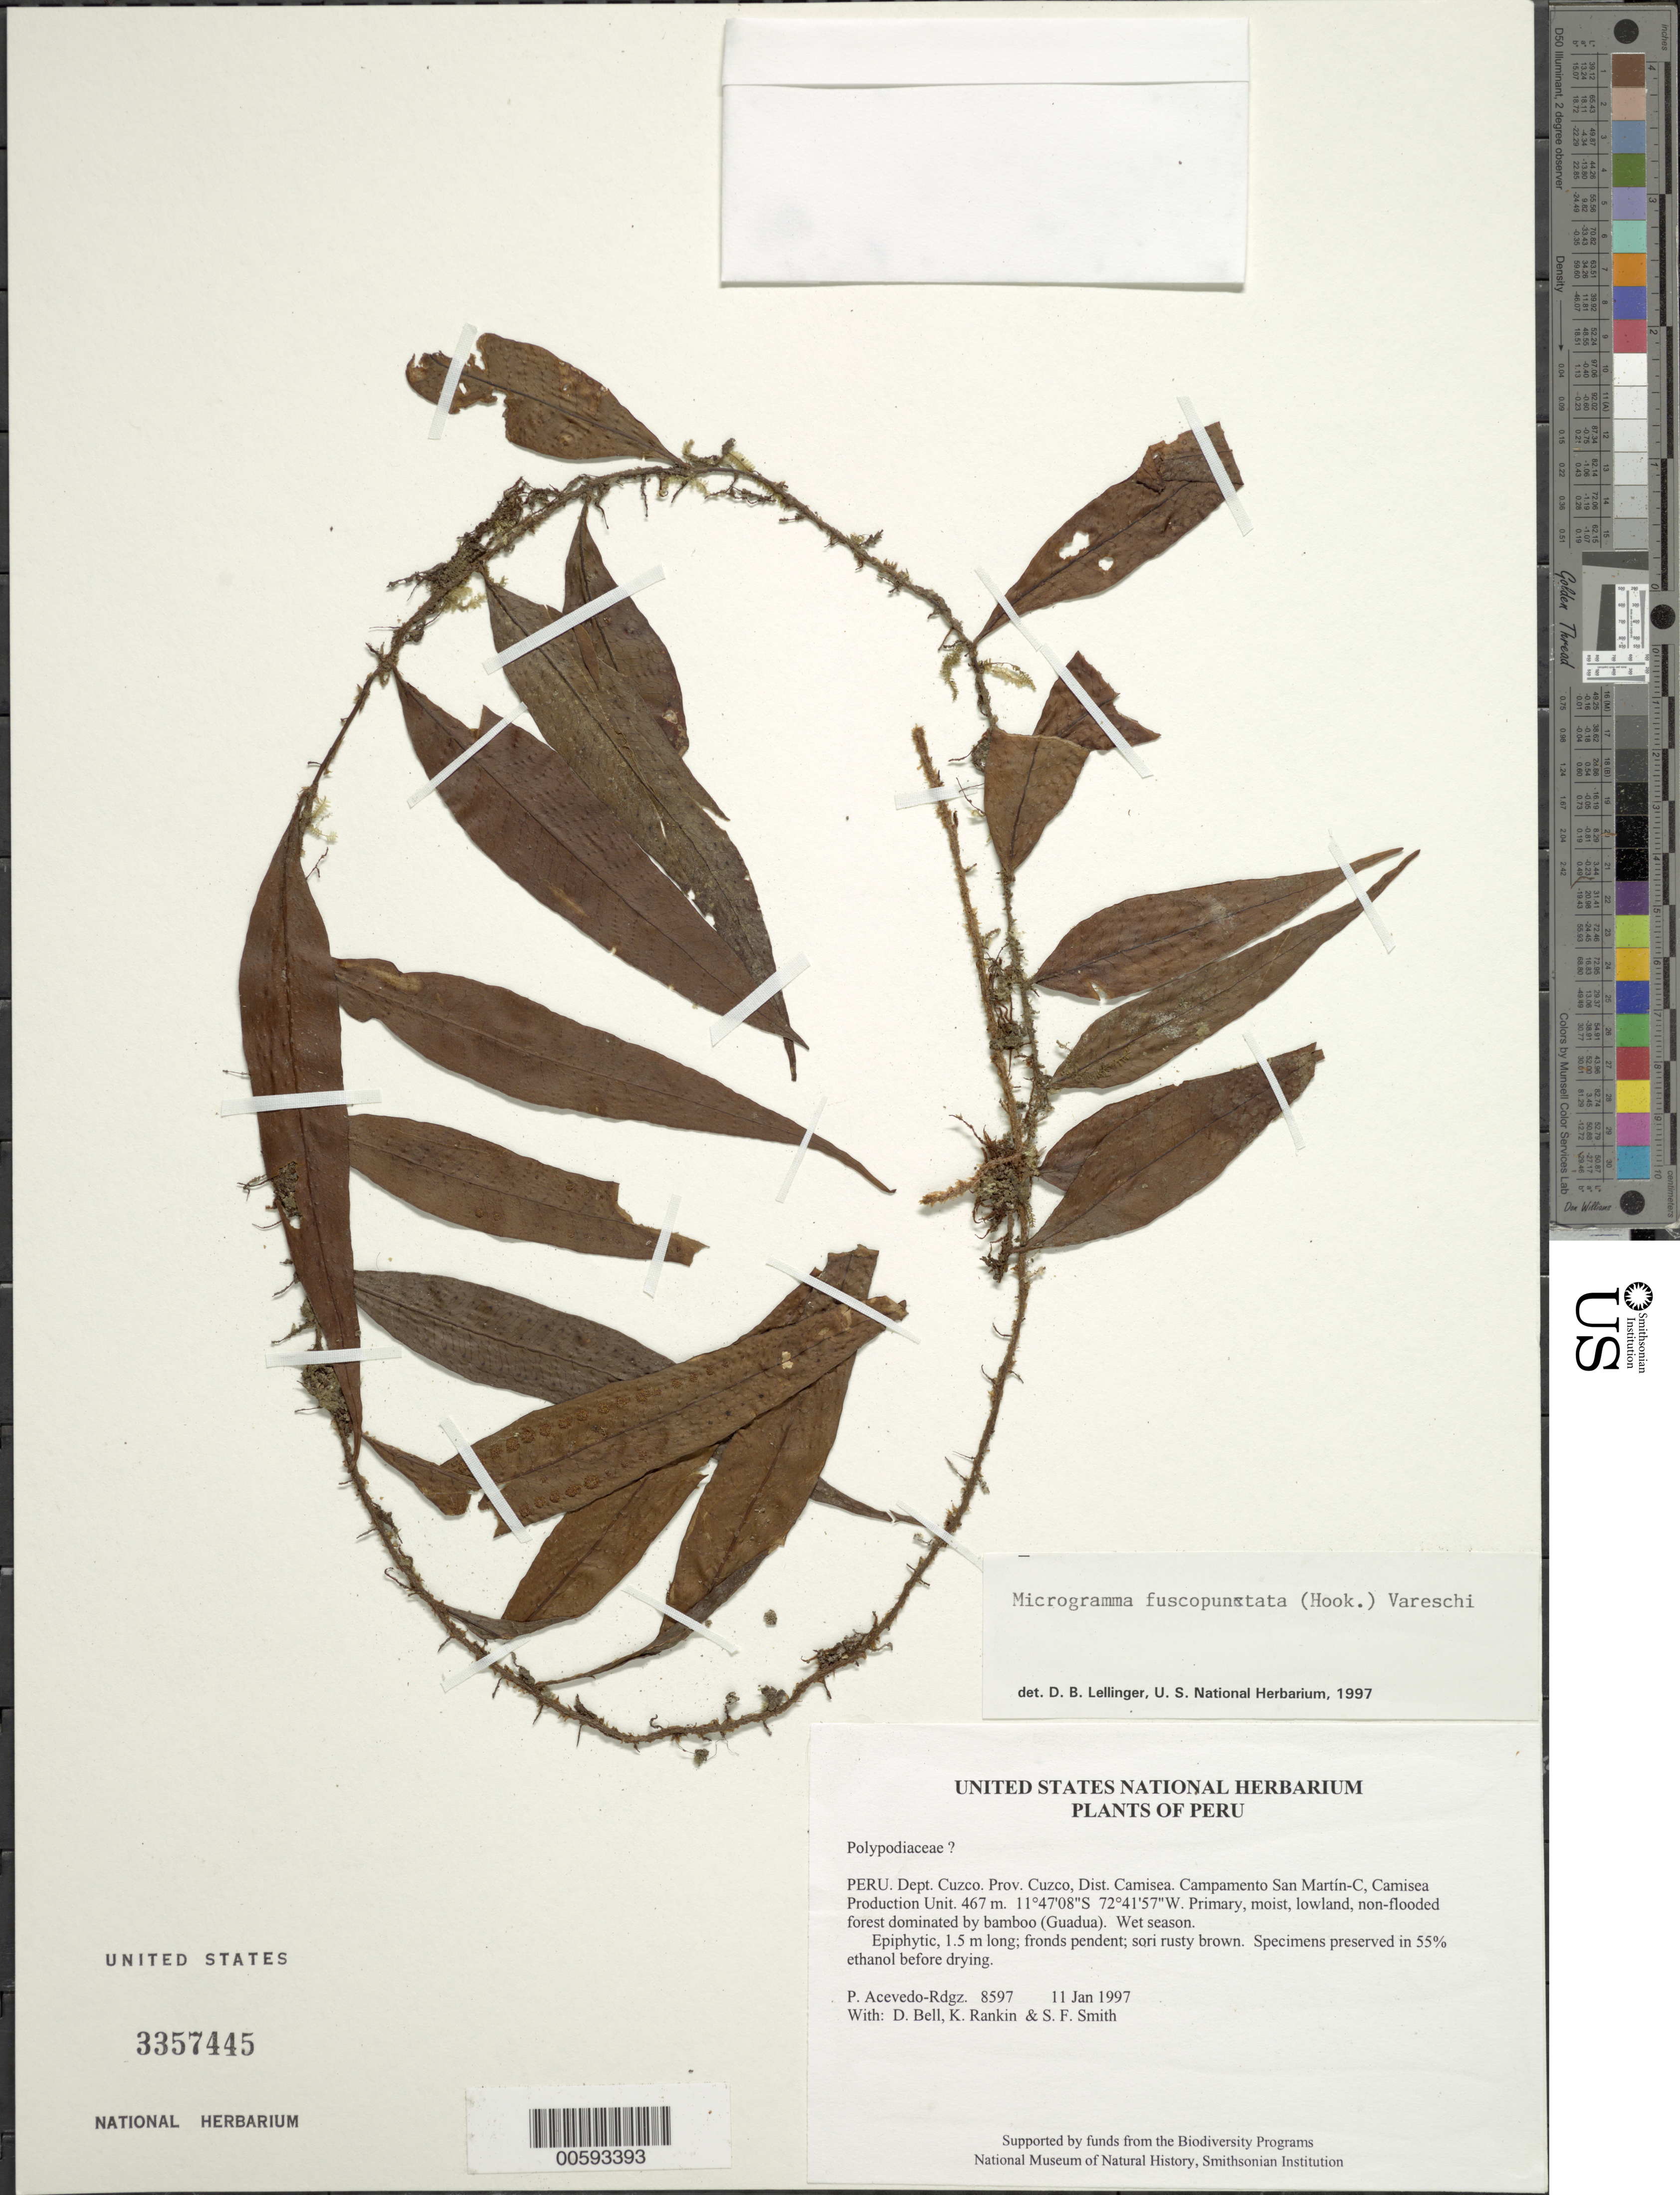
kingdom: Plantae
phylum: Tracheophyta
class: Polypodiopsida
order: Polypodiales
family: Polypodiaceae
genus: Microgramma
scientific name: Microgramma dictyophylla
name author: (Kunze ex Mett.) de la Sota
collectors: P. Acevedo-Rodr., D. A. Bell, K. B. Rankin & S.F. Smith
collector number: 8597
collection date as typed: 11 Jan 1997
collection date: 1997-01-11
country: Peru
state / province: Cusco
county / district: Cusco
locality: Districto Camisea, Campamento San Martín-C, Camisea Production Unit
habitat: Primary, moist, lowland, non-flooded forest dominated by bamboo (Guadua). Wet season.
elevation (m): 467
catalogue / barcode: US 3357445